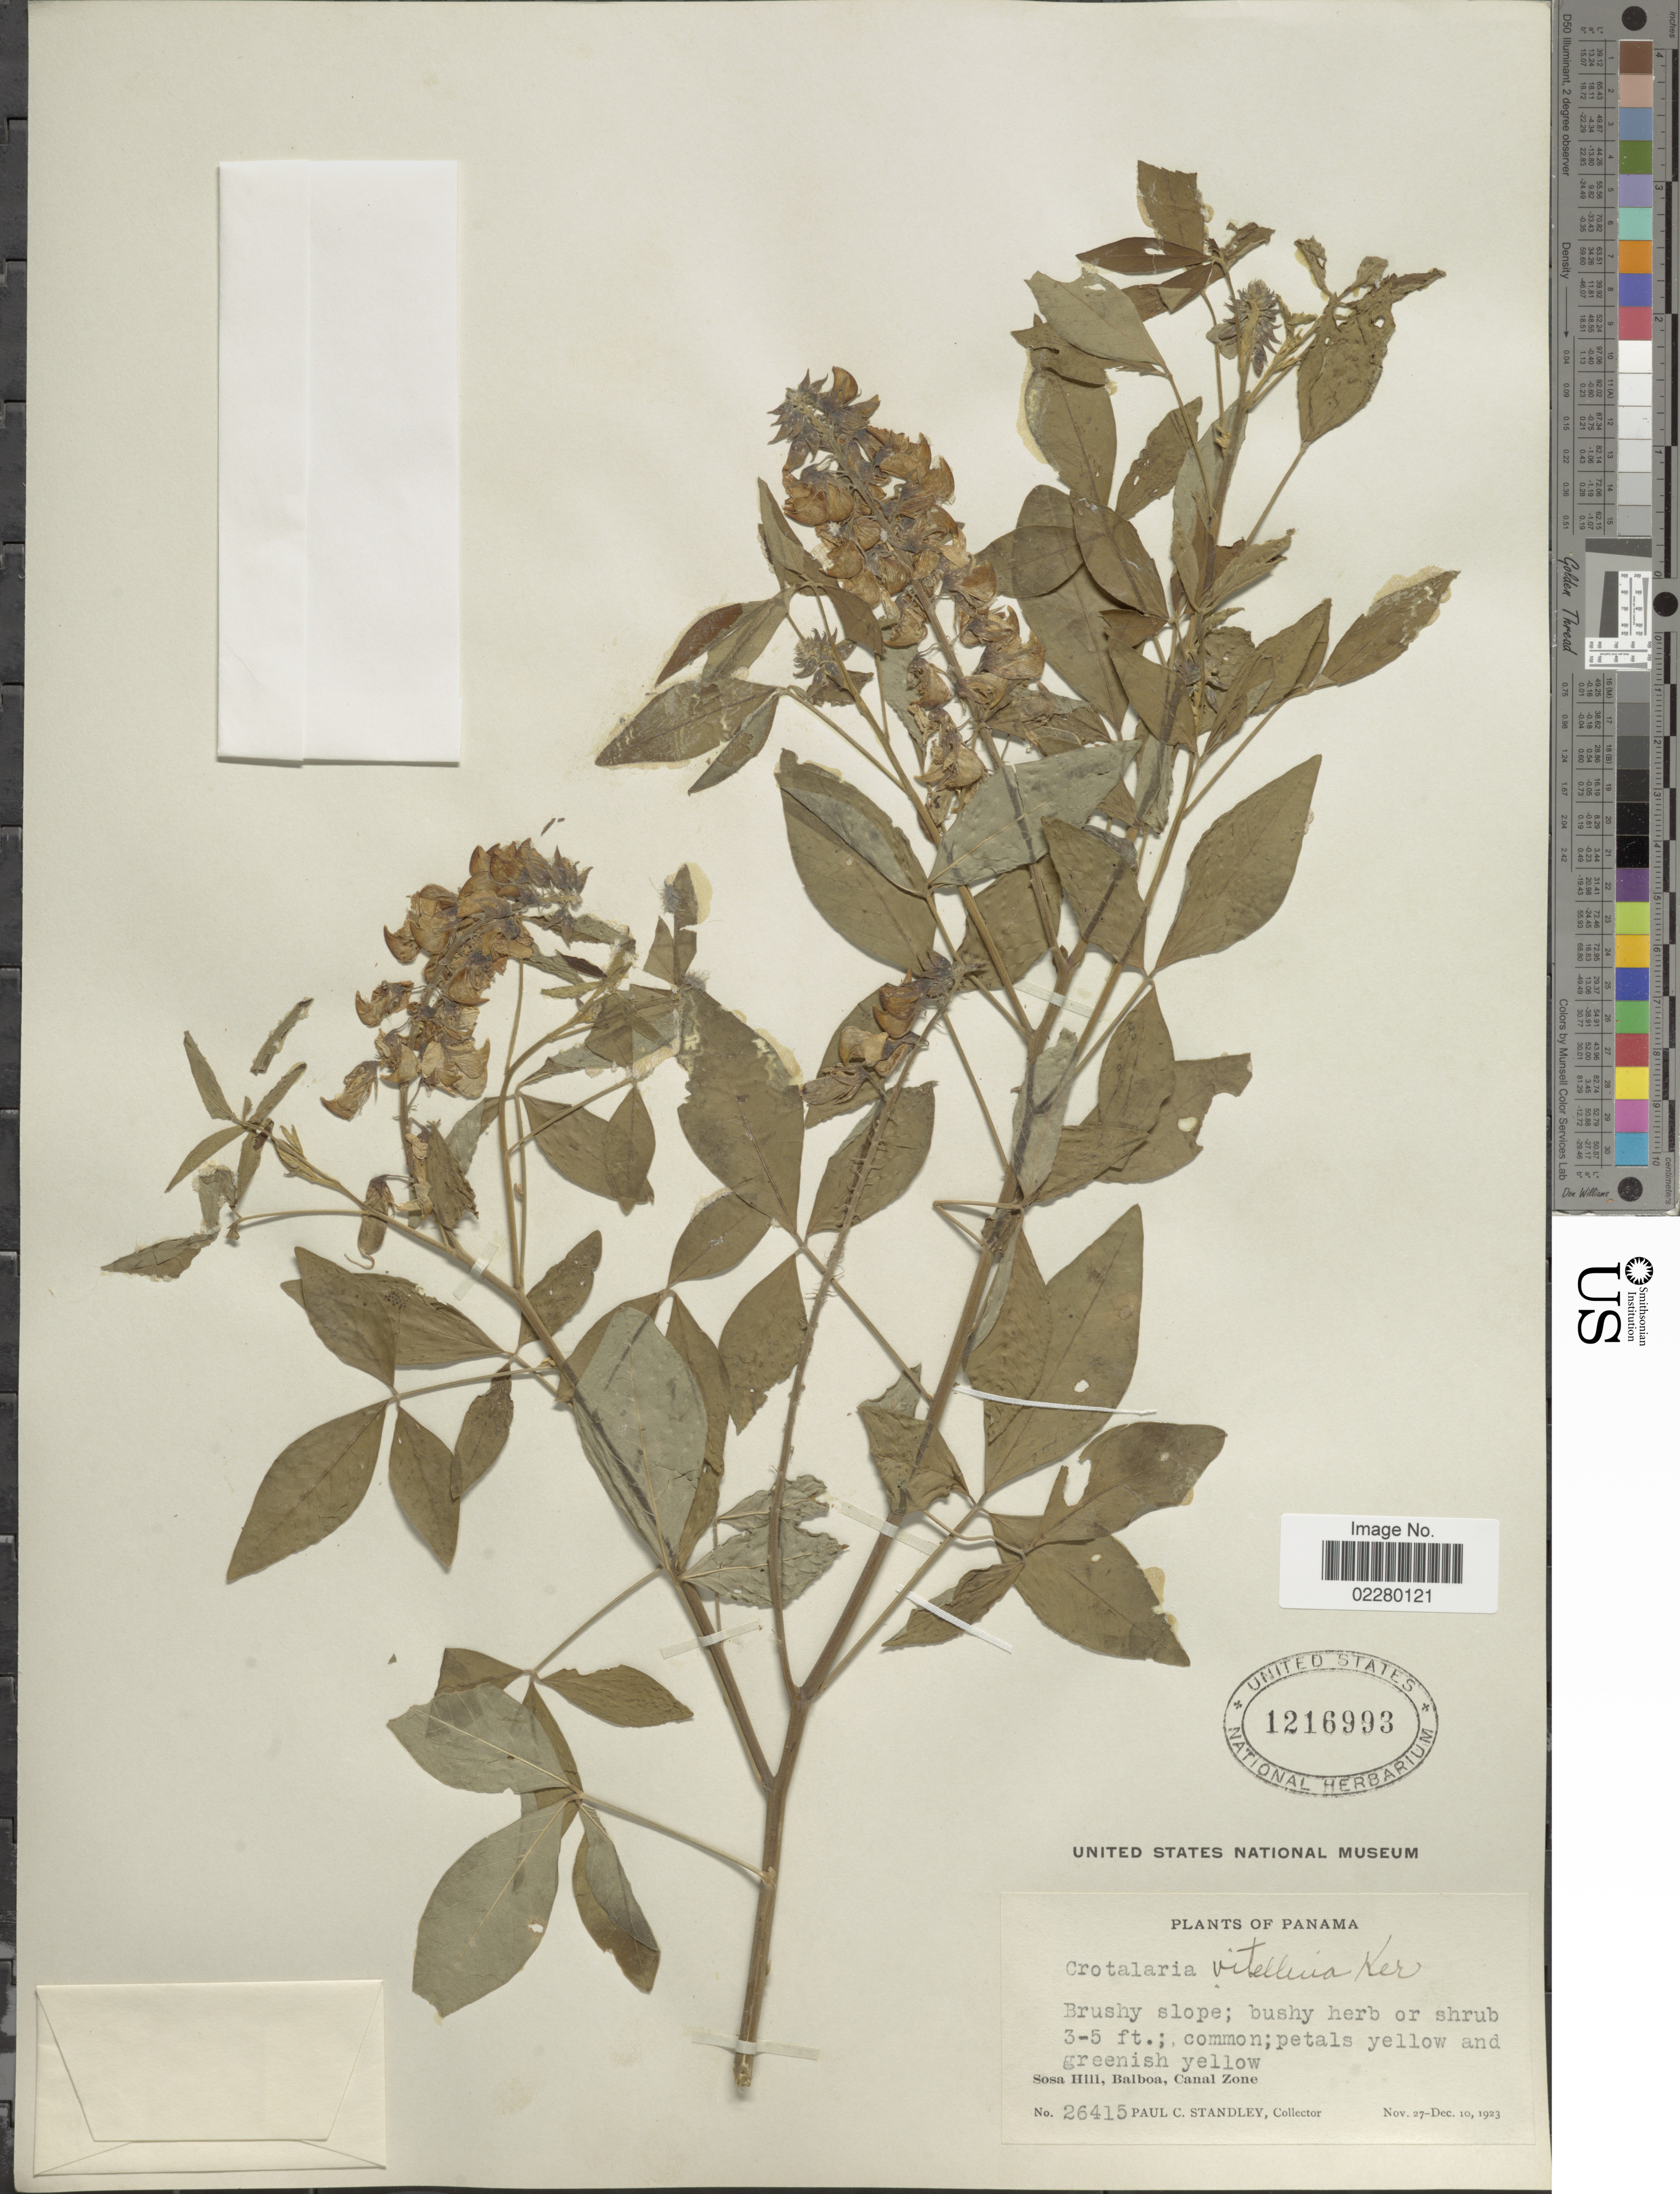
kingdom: Plantae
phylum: Tracheophyta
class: Magnoliopsida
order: Fabales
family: Fabaceae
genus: Crotalaria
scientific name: Crotalaria cajanifolia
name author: Kunth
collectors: P. C. Standley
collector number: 26415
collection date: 1923-11-27/1923-12-10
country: Panama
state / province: Colón / Panamá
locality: Sosa Hill, Balboa, Canal Zone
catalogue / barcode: US 1216993